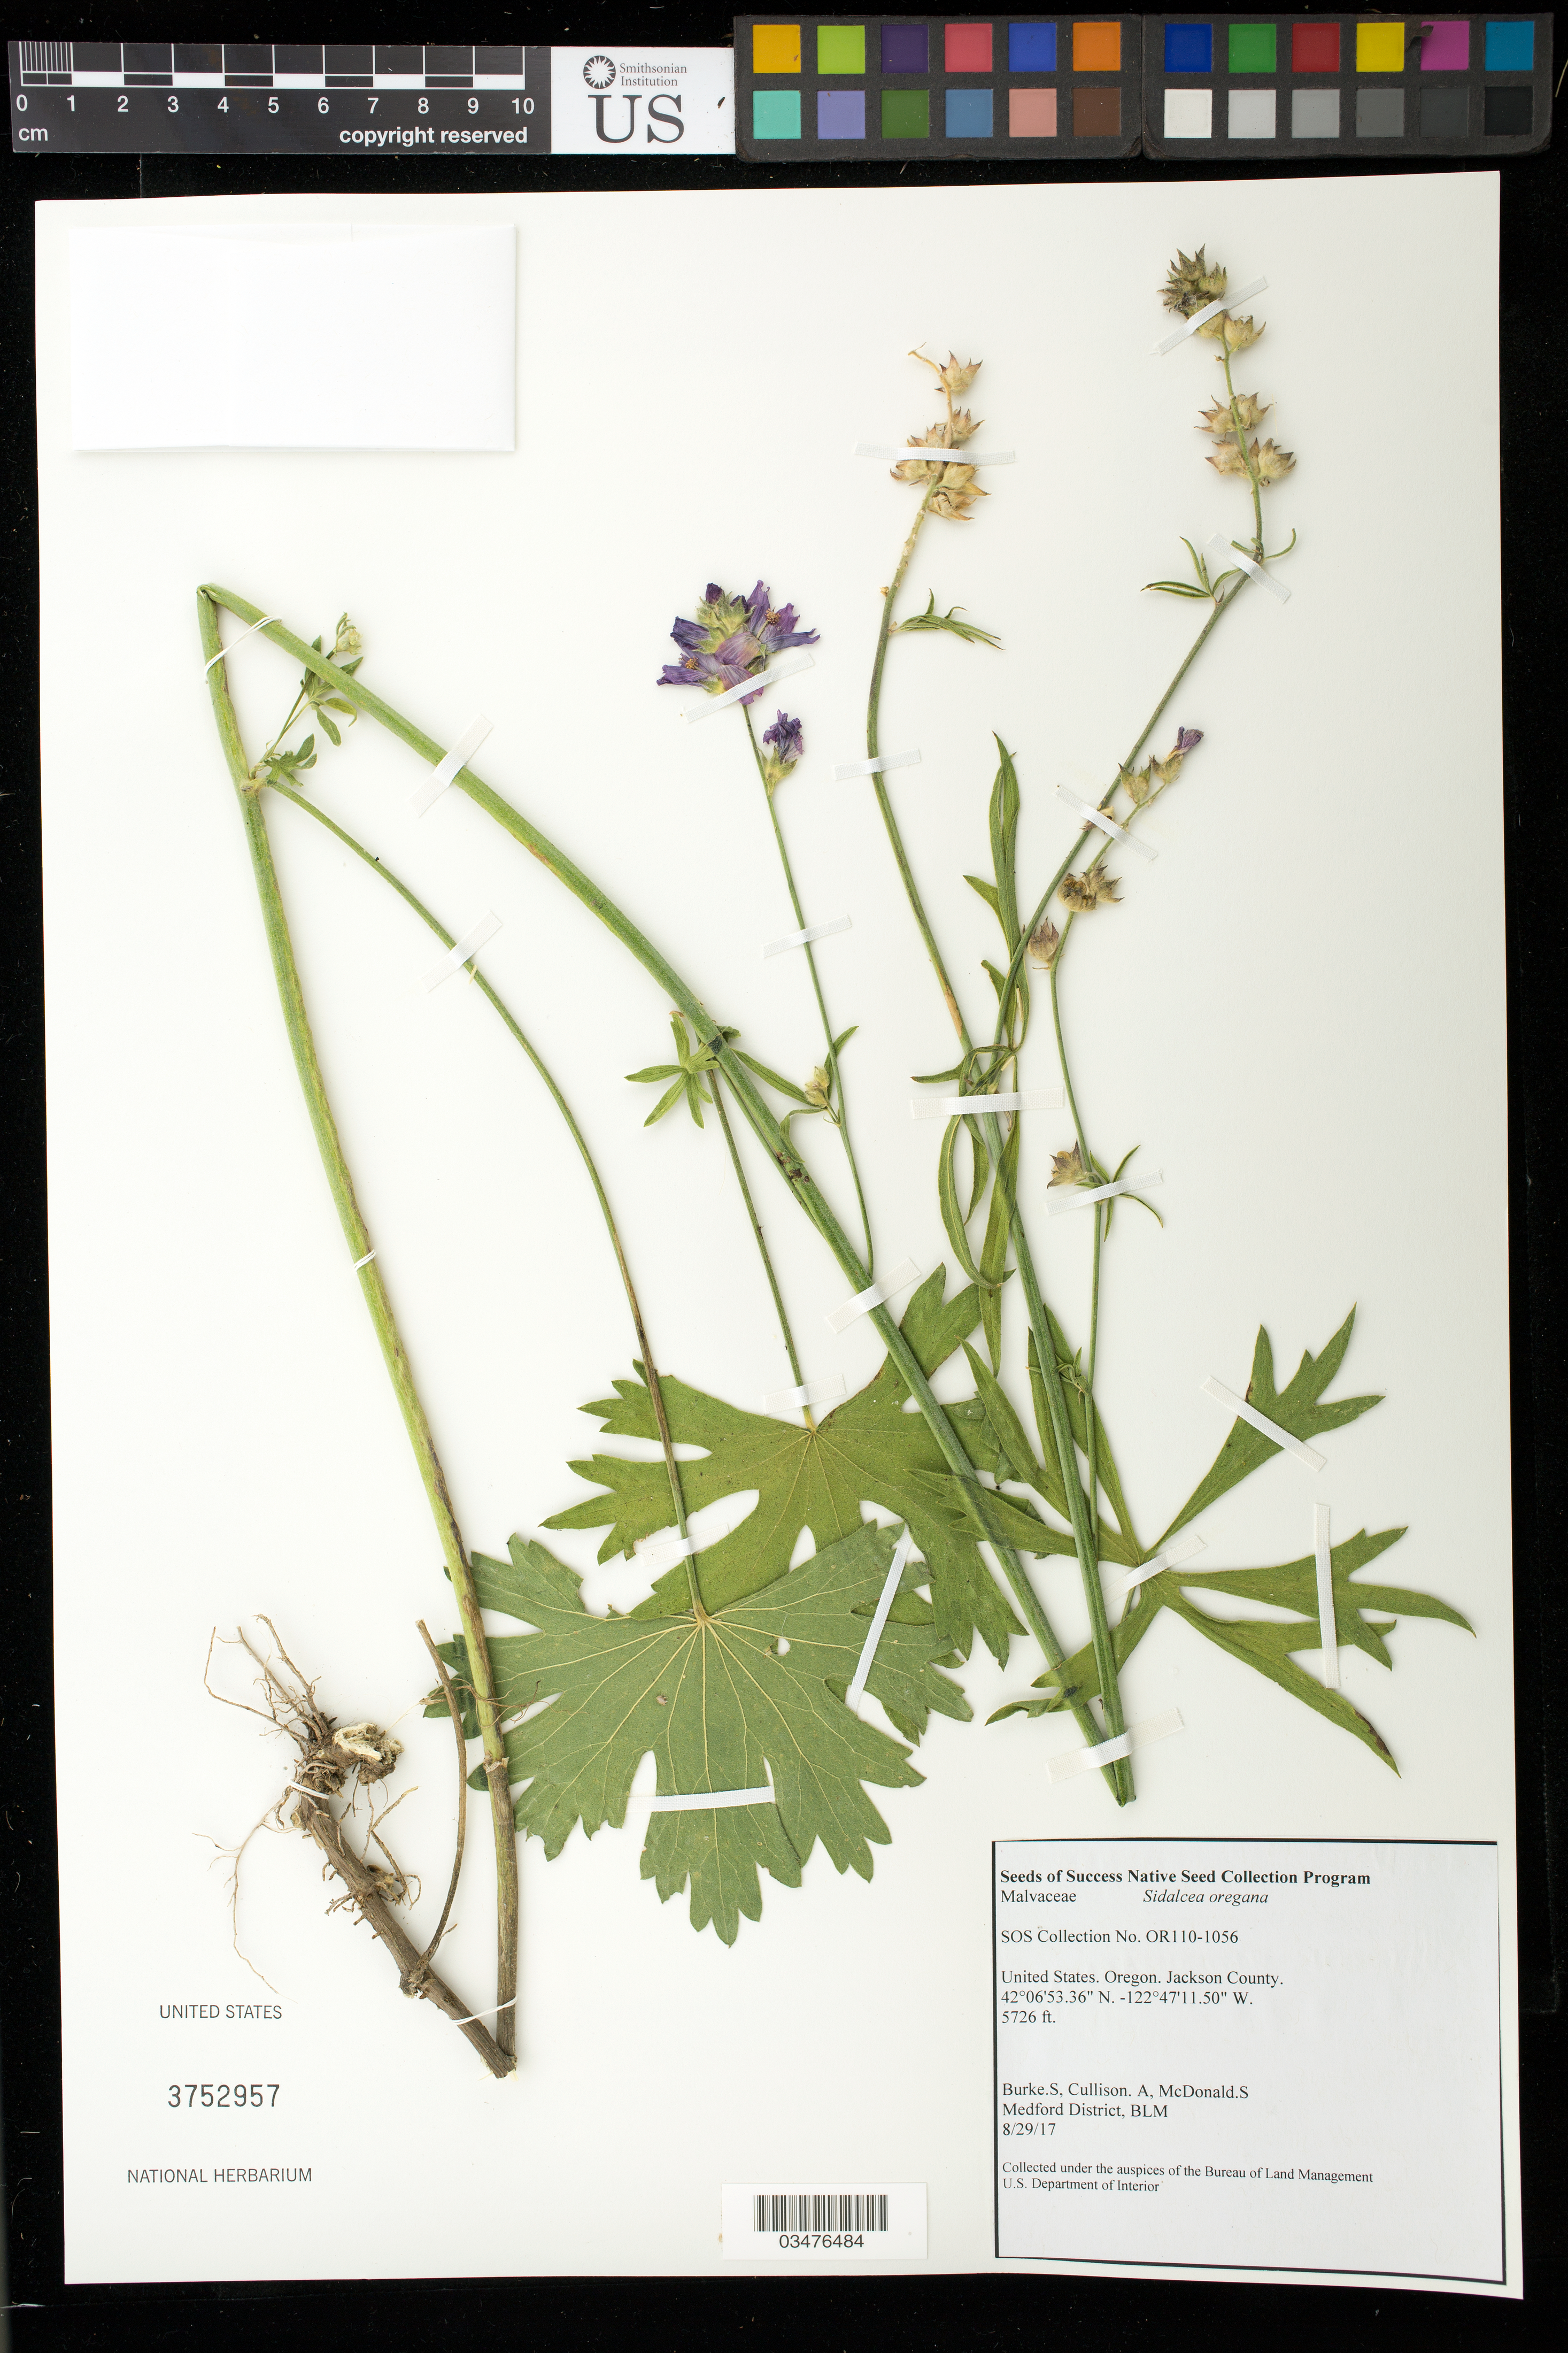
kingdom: Plantae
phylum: Tracheophyta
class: Magnoliopsida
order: Malvales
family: Malvaceae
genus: Sidalcea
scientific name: Sidalcea oregana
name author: A. Gray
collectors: S. Burke, A. Cullison & S. McDonald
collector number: OR110-1056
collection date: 2017-08-29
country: United States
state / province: Oregon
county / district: Jackson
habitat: Wet montane meadow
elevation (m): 1745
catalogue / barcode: US 3752957